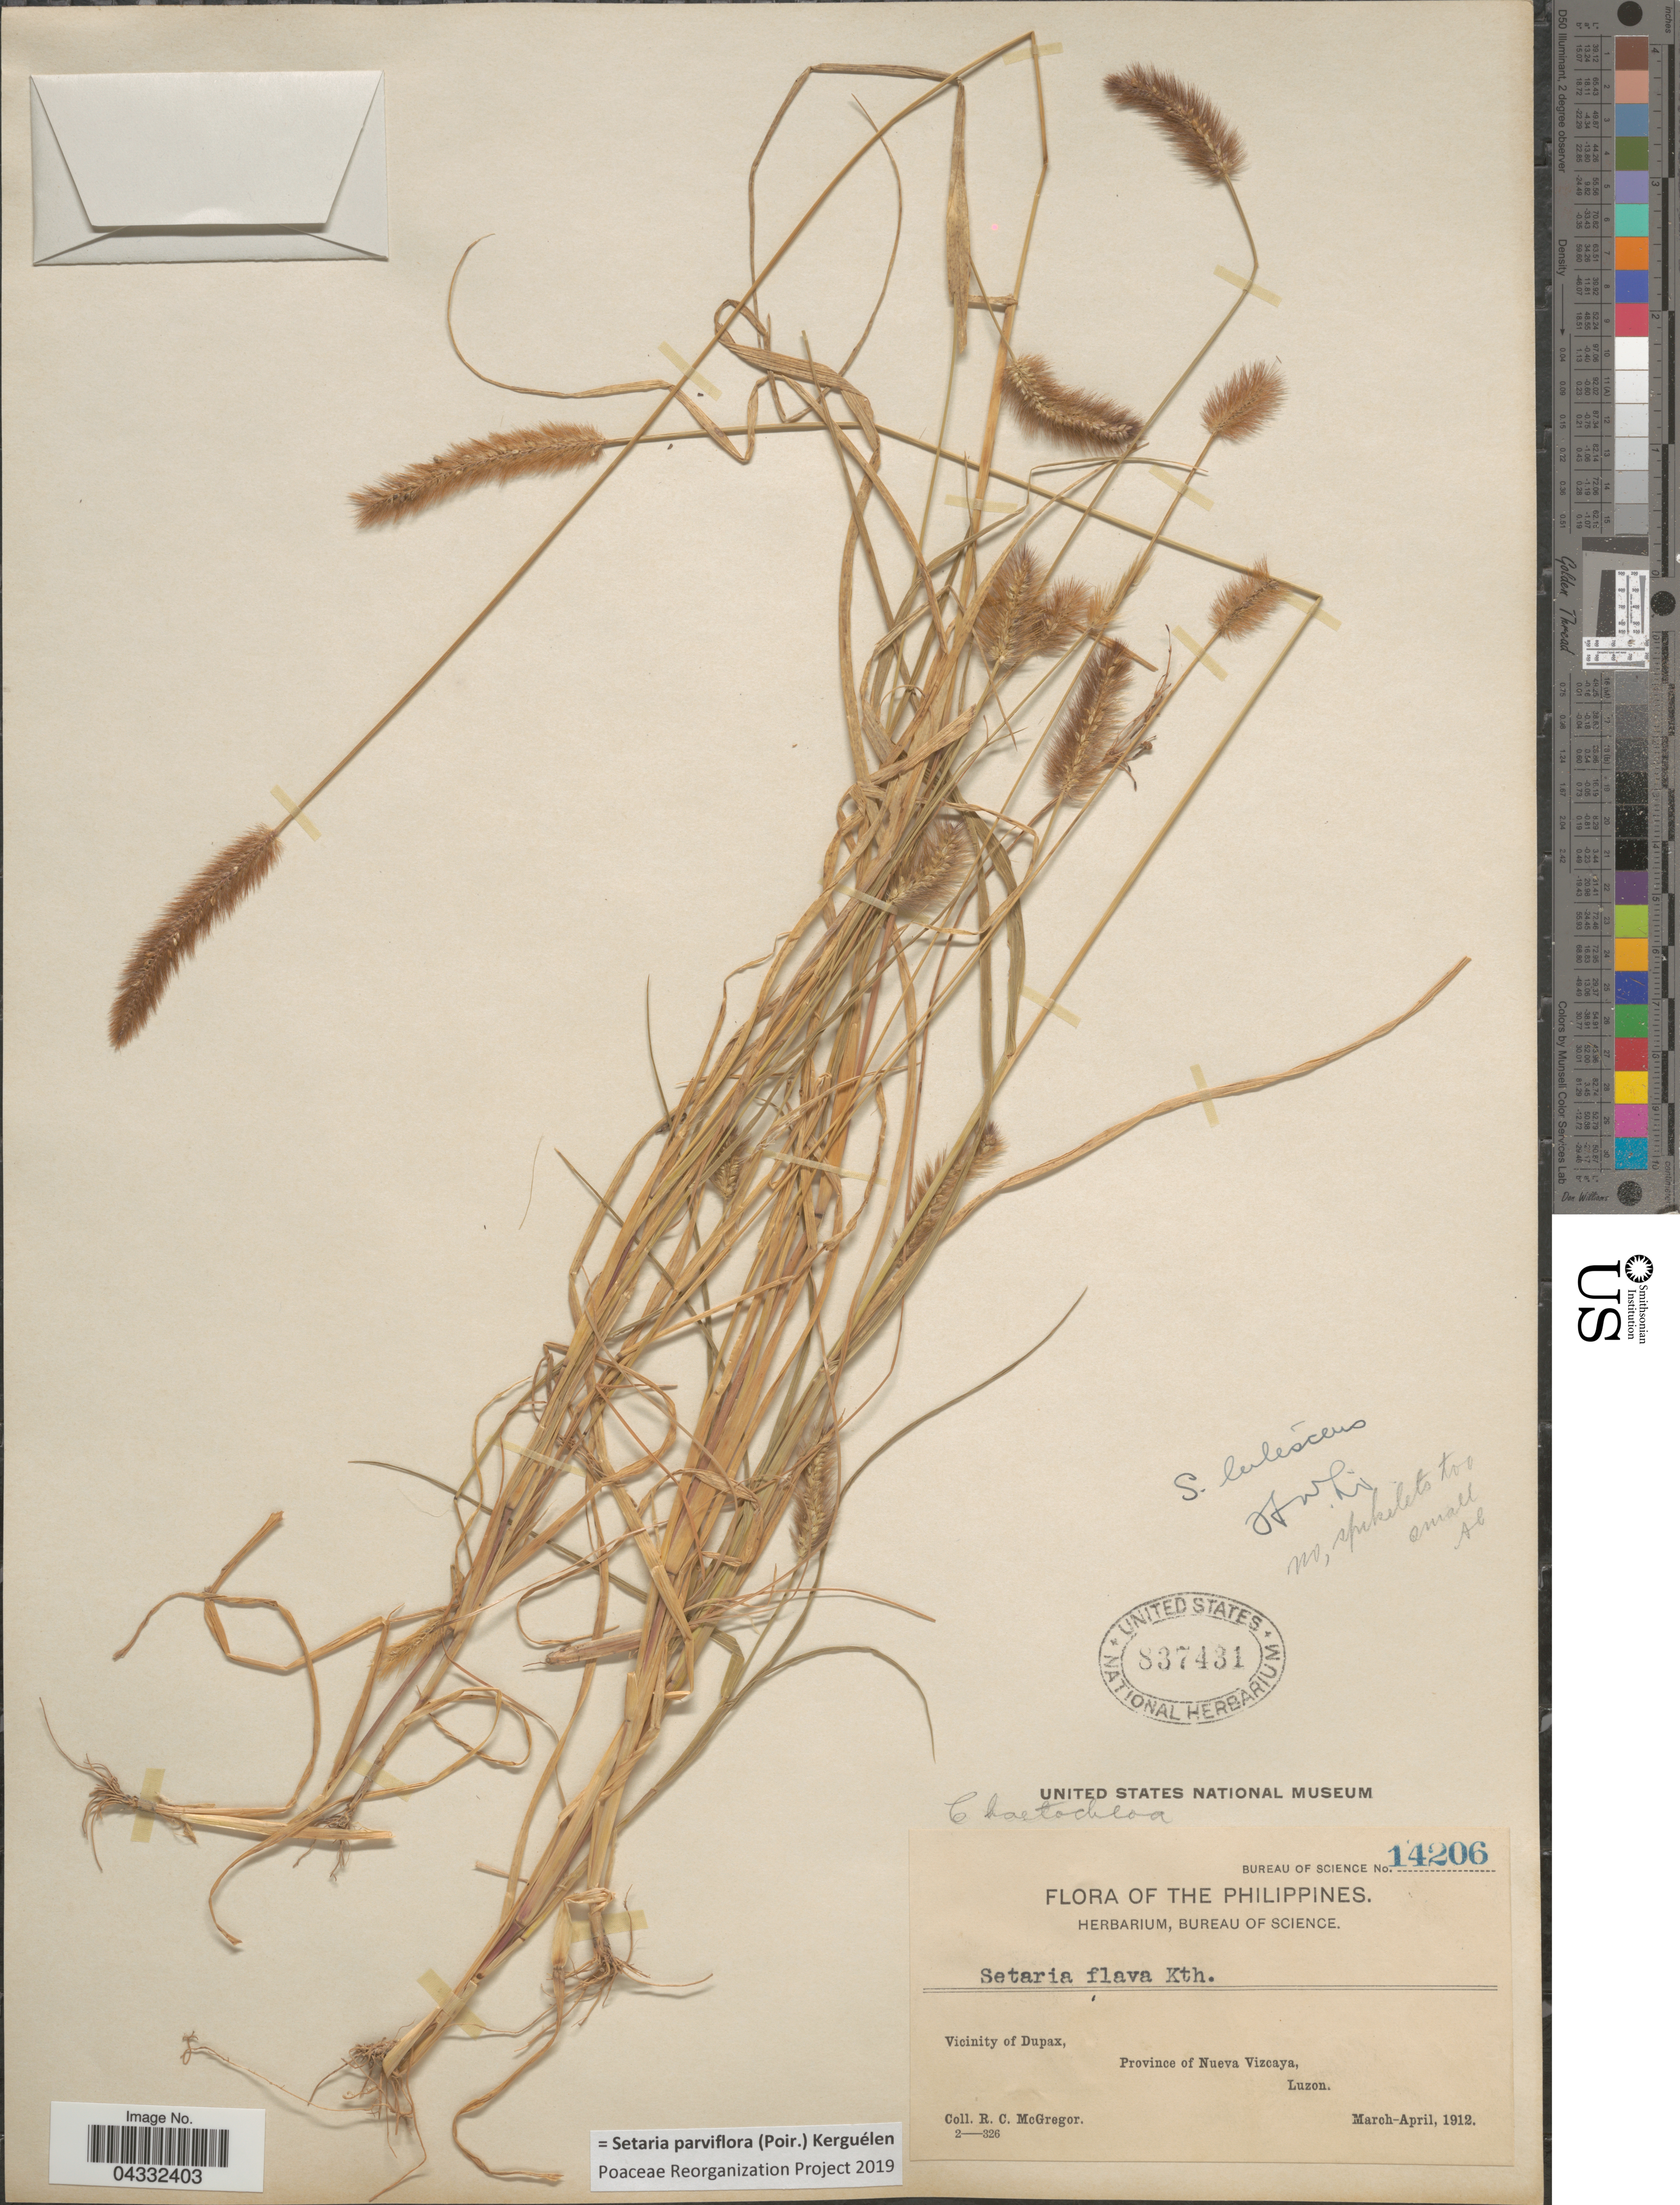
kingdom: Plantae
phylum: Tracheophyta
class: Liliopsida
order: Poales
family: Poaceae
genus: Setaria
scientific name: Setaria parviflora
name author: (Poir.) Kerguélen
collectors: R. C. McGregor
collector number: Bureau of Science 14206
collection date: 1912-03/1912-04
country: Philippines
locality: Vicinity of Dupax, Province of Nueva Vizcaya, Luzon.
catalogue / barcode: US 837431